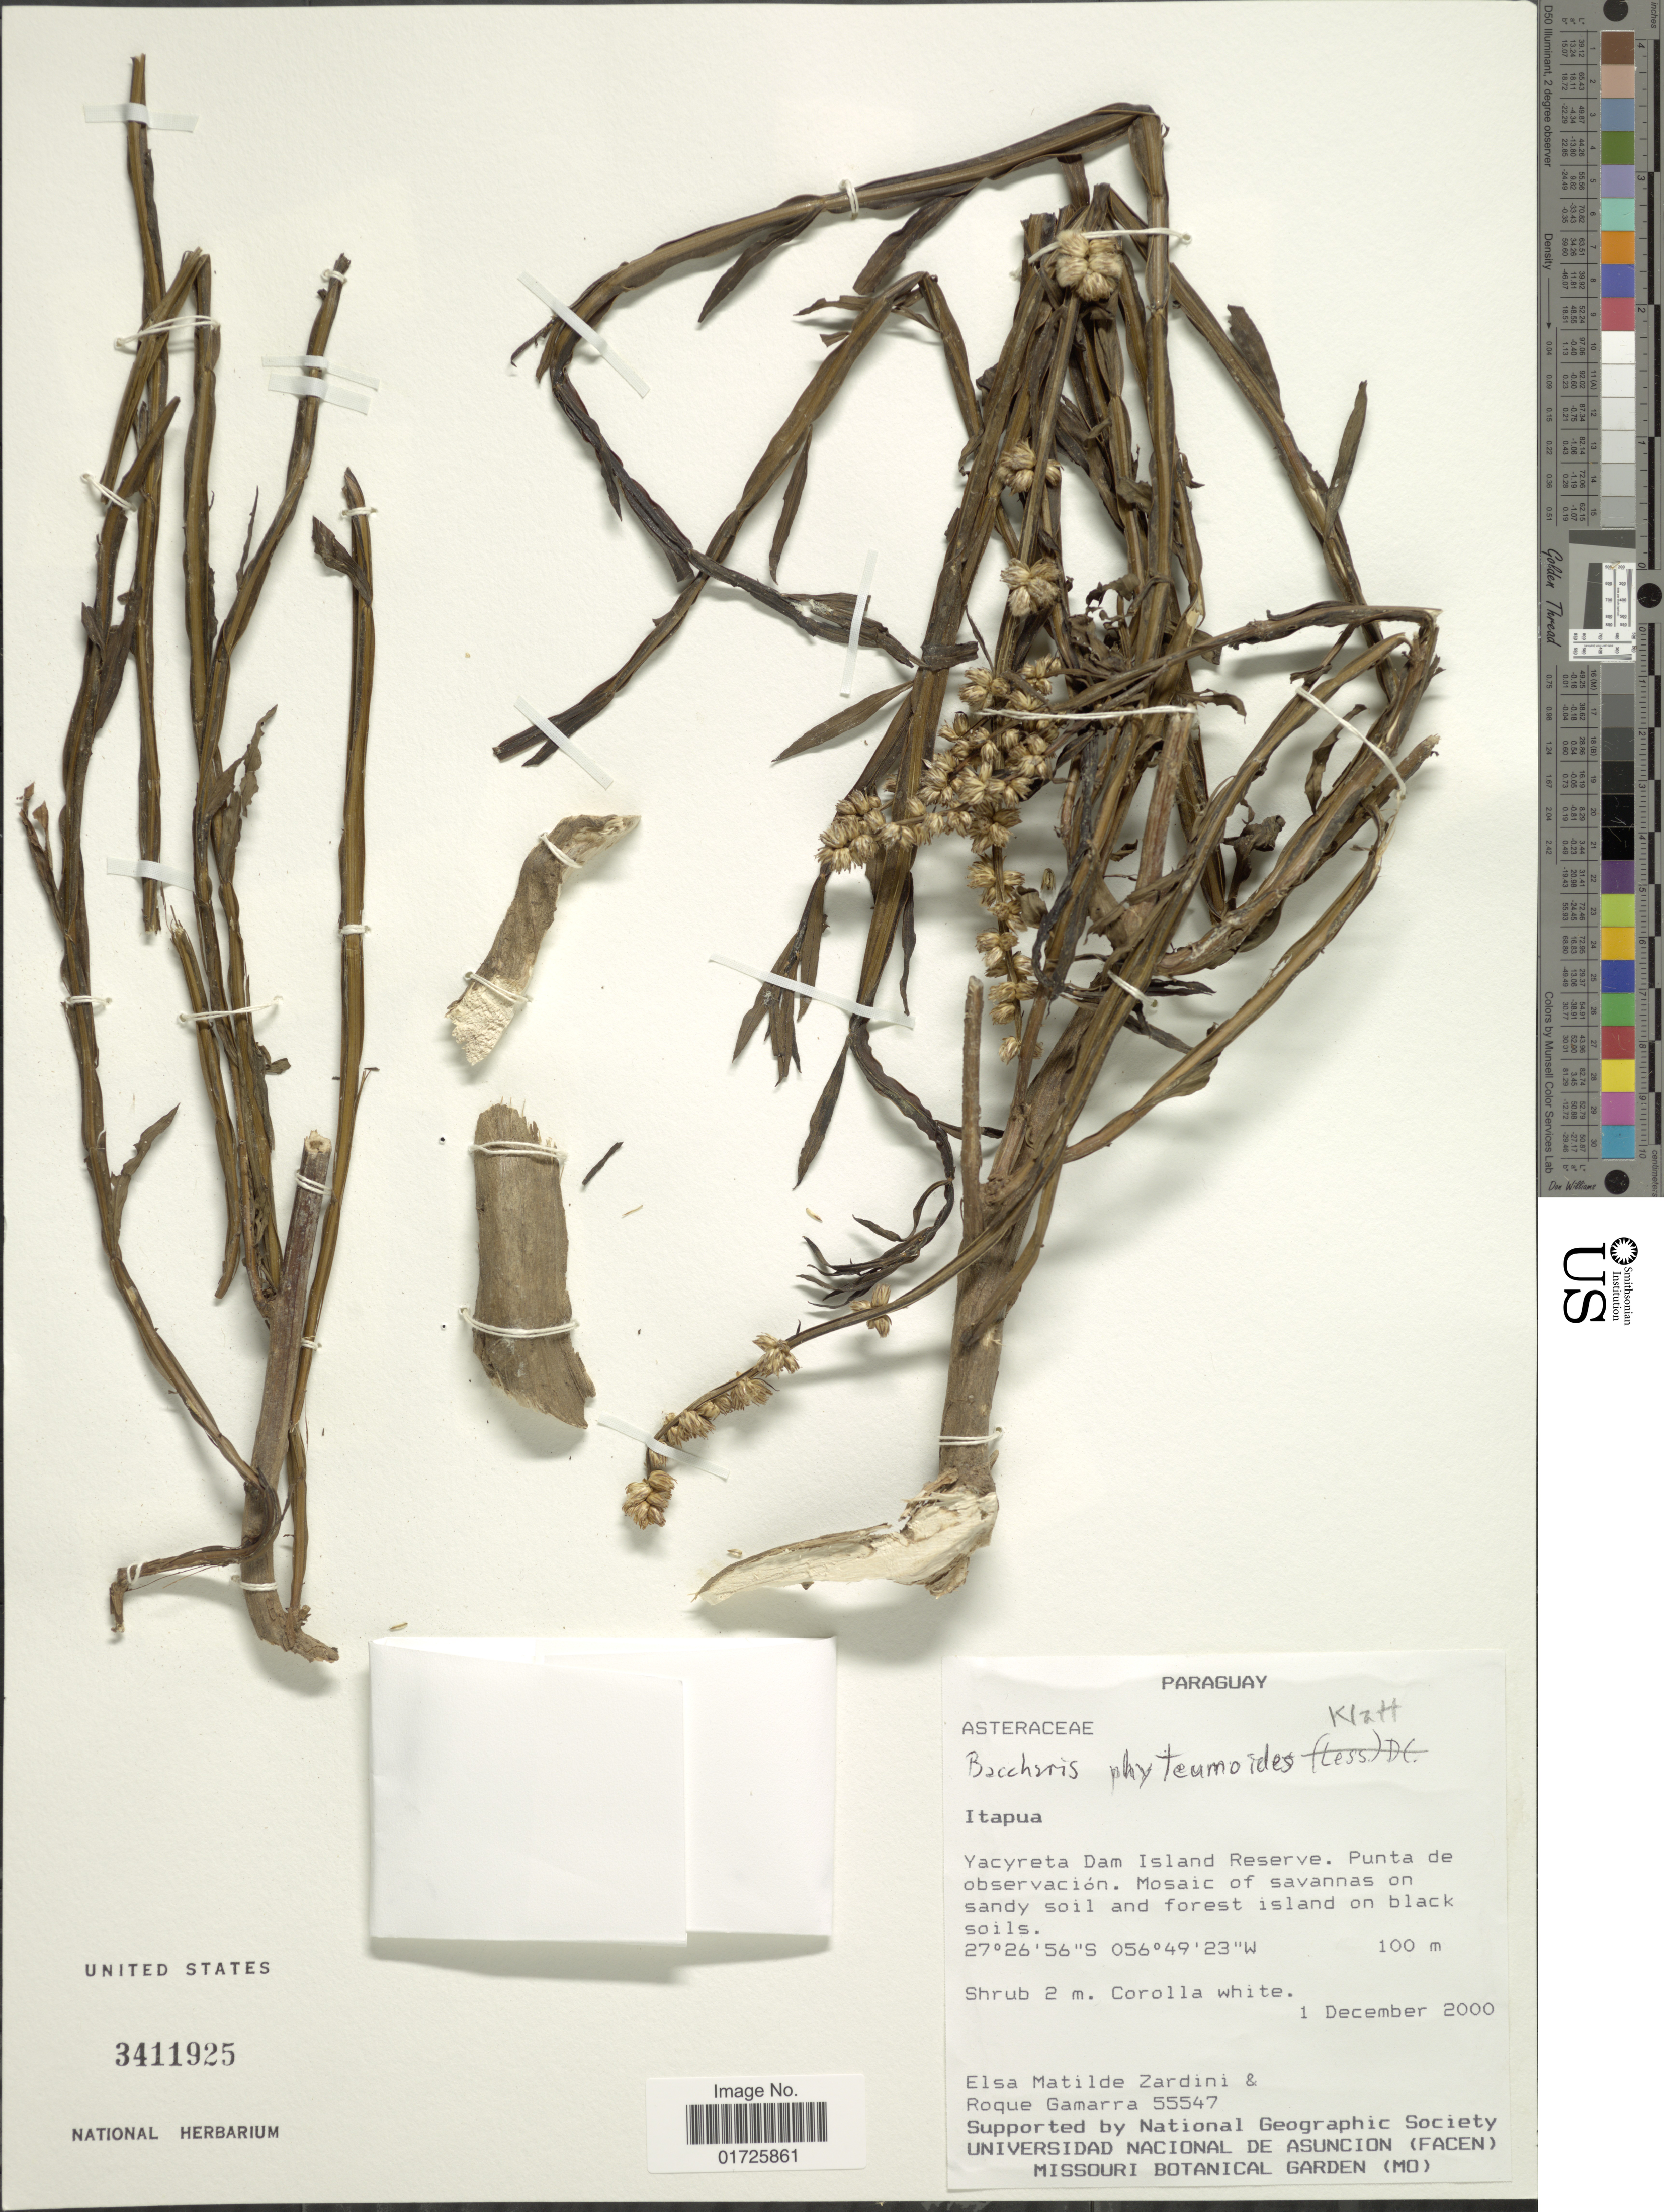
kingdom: Plantae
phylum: Tracheophyta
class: Magnoliopsida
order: Asterales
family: Asteraceae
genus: Baccharis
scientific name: Baccharis phyteumoides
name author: (Less.) DC.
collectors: E. M. Zardini & R. Gamarra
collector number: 55547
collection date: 2000-12-01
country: Paraguay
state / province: Itapua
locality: Itapua. Yacyreta Dam Island Reserve. Punta de observación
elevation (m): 100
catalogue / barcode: US 3411927